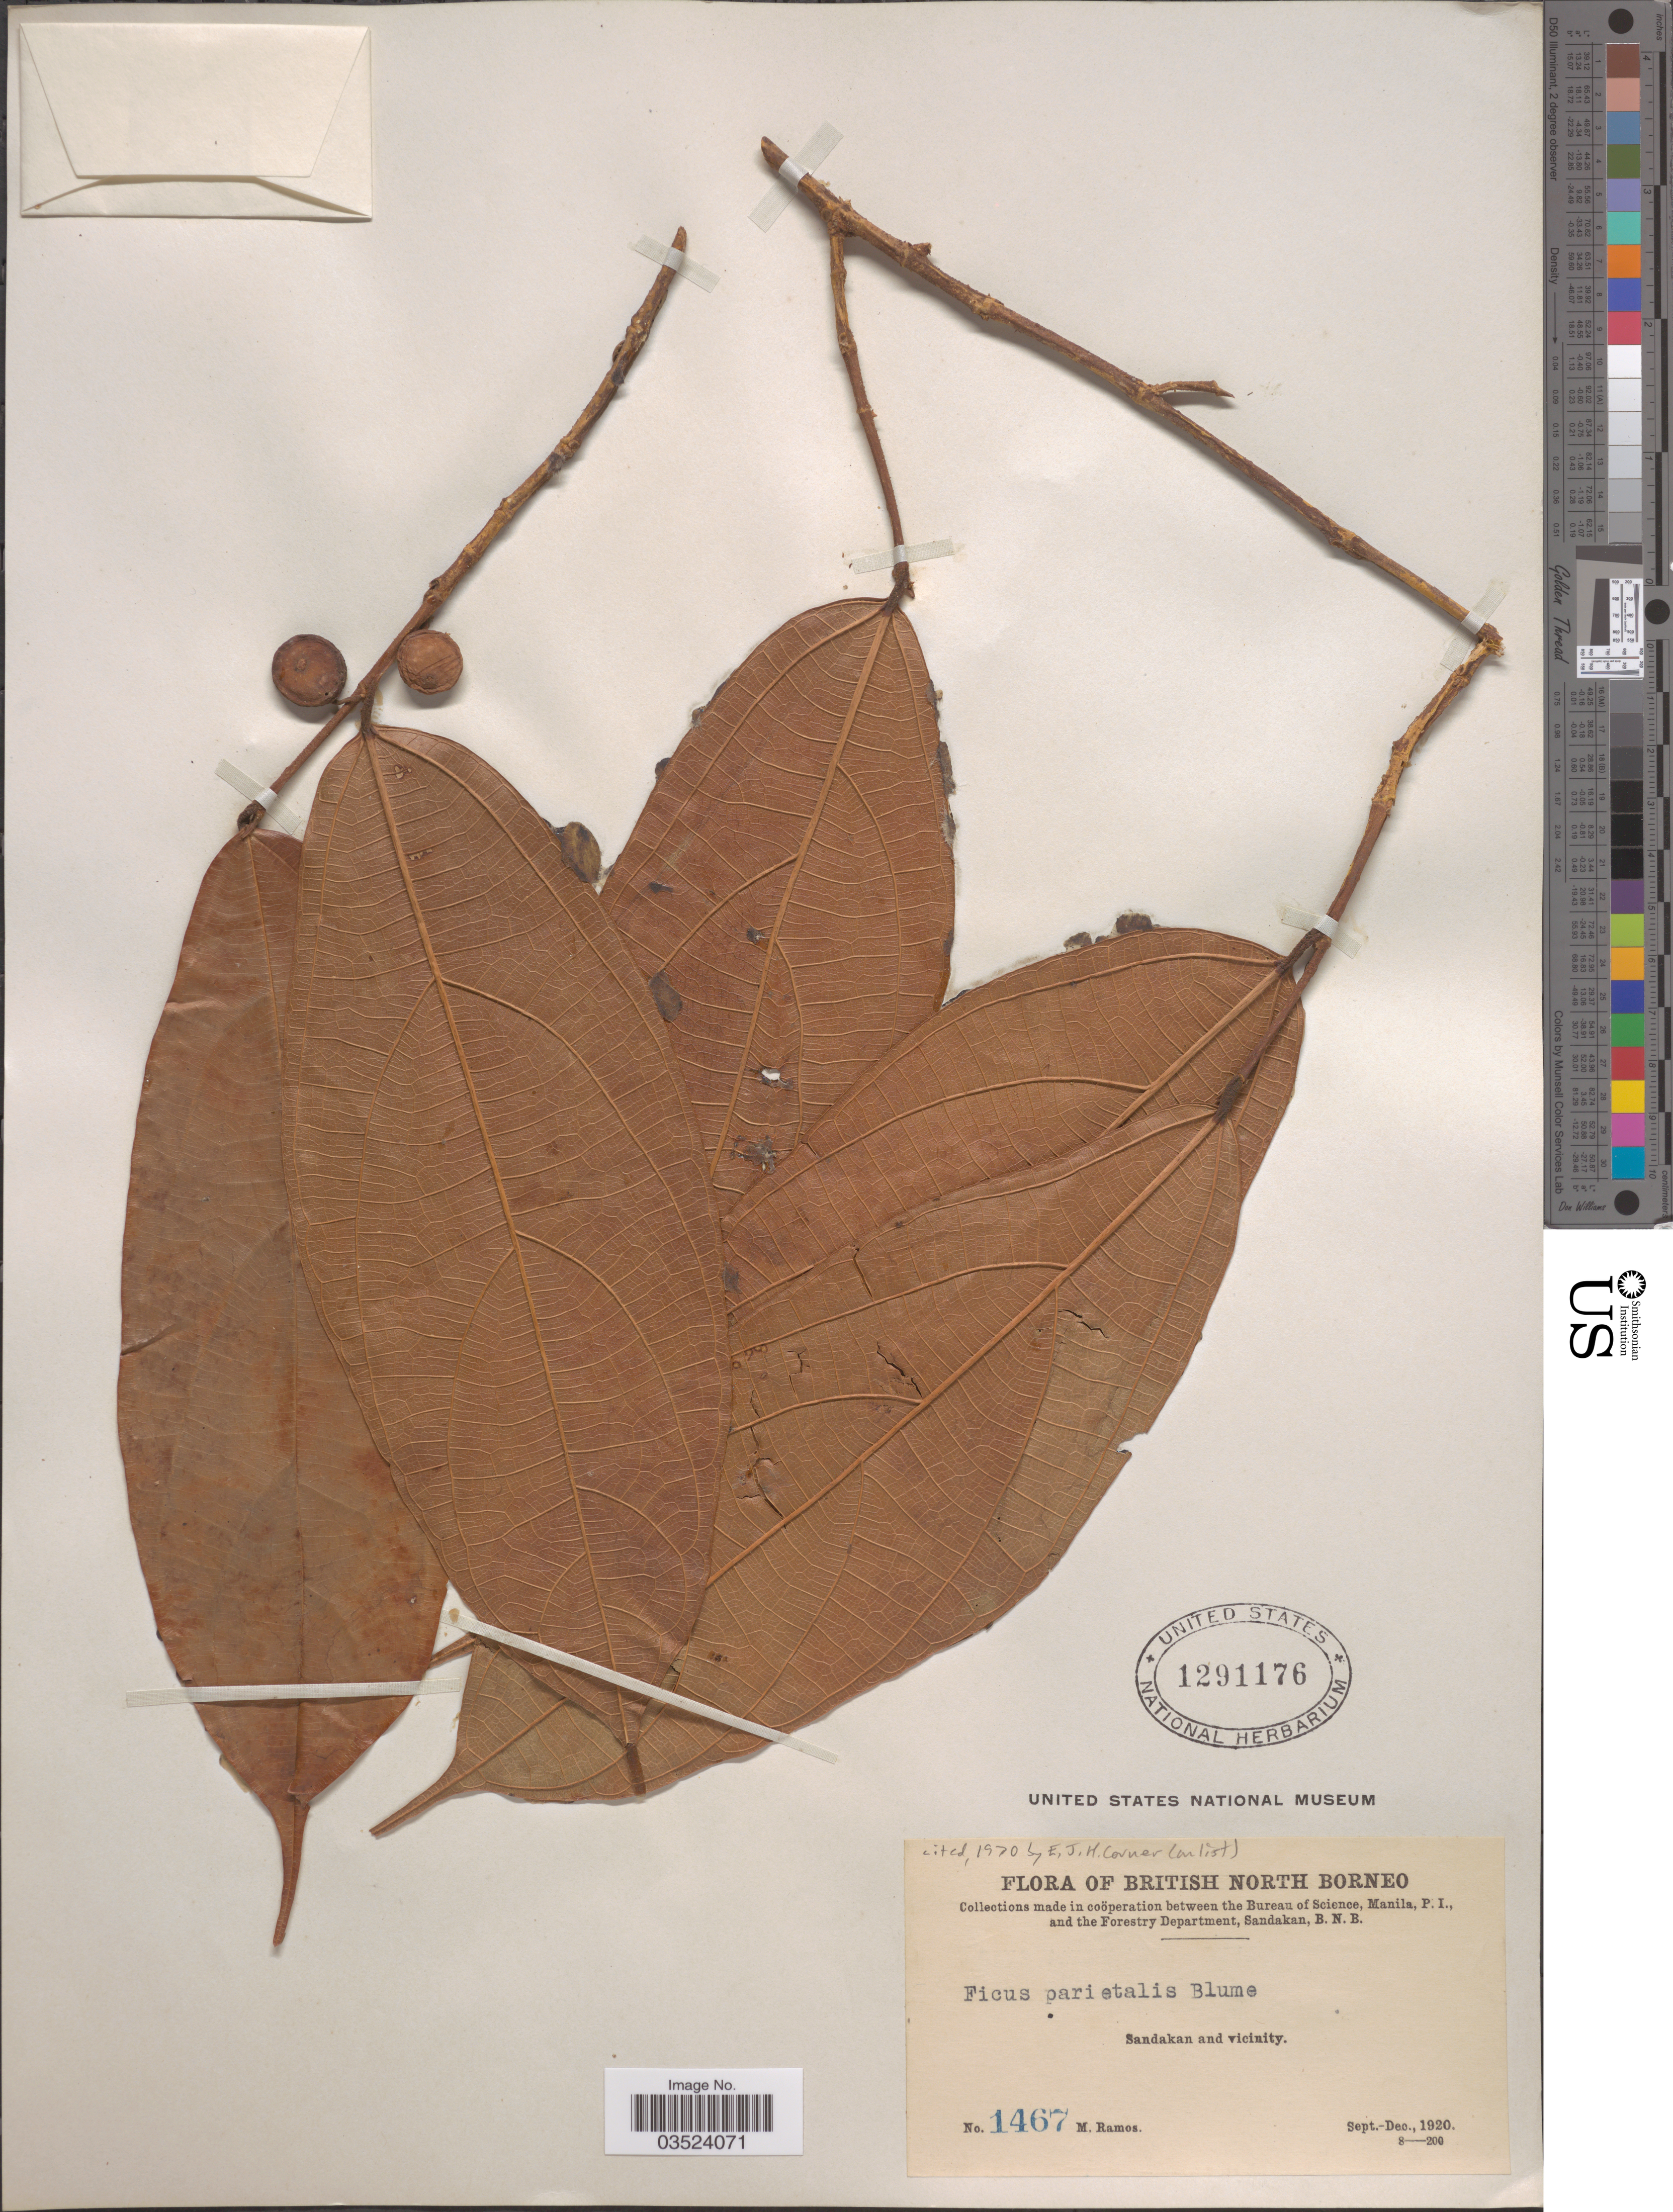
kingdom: Plantae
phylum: Tracheophyta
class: Magnoliopsida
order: Rosales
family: Moraceae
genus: Ficus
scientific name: Ficus parietalis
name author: Blume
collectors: M. Ramos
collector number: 1467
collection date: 1920-09/1920-12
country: Malaysia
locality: British North Borneo. Sandakan and vicinity.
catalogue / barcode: US 1291176